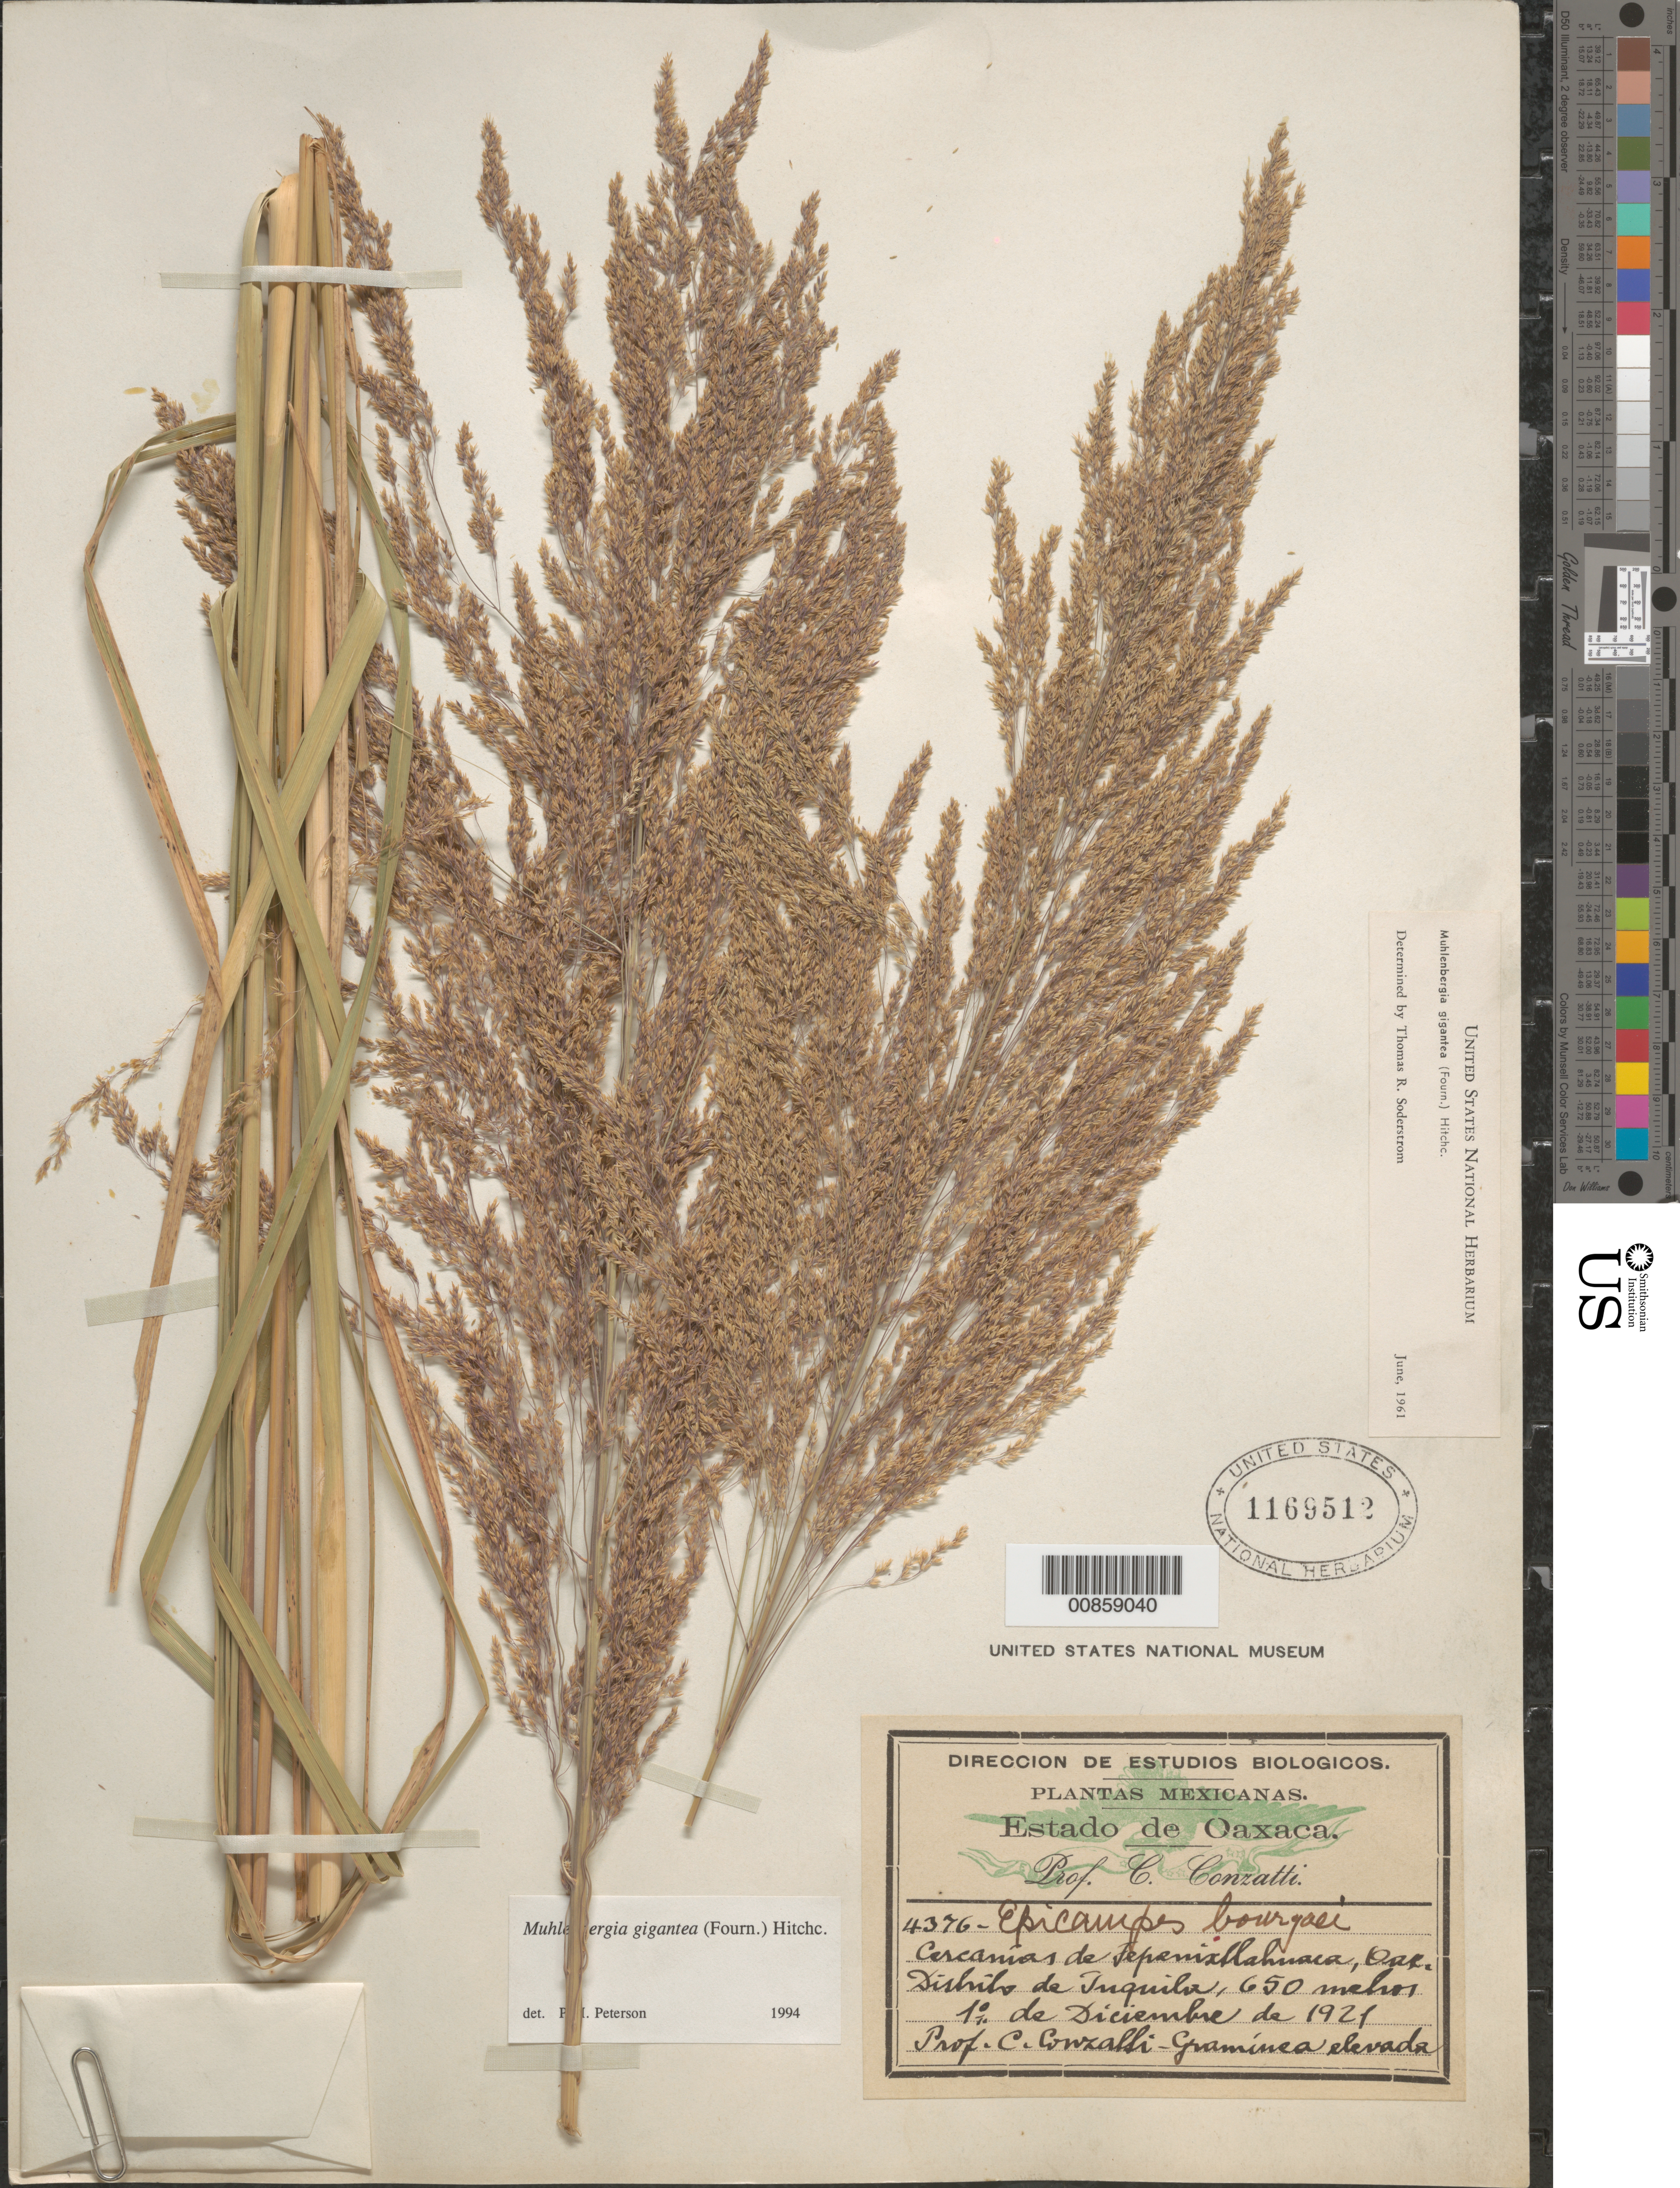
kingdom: Plantae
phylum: Tracheophyta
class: Liliopsida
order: Poales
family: Poaceae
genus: Muhlenbergia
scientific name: Muhlenbergia gigantea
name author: (E. Fourn.) Hitchc.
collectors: C. Conzatti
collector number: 4376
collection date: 1921-12-01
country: Mexico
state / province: Oaxaca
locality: Distrito de Juquila.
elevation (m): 650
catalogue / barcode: US 1169512